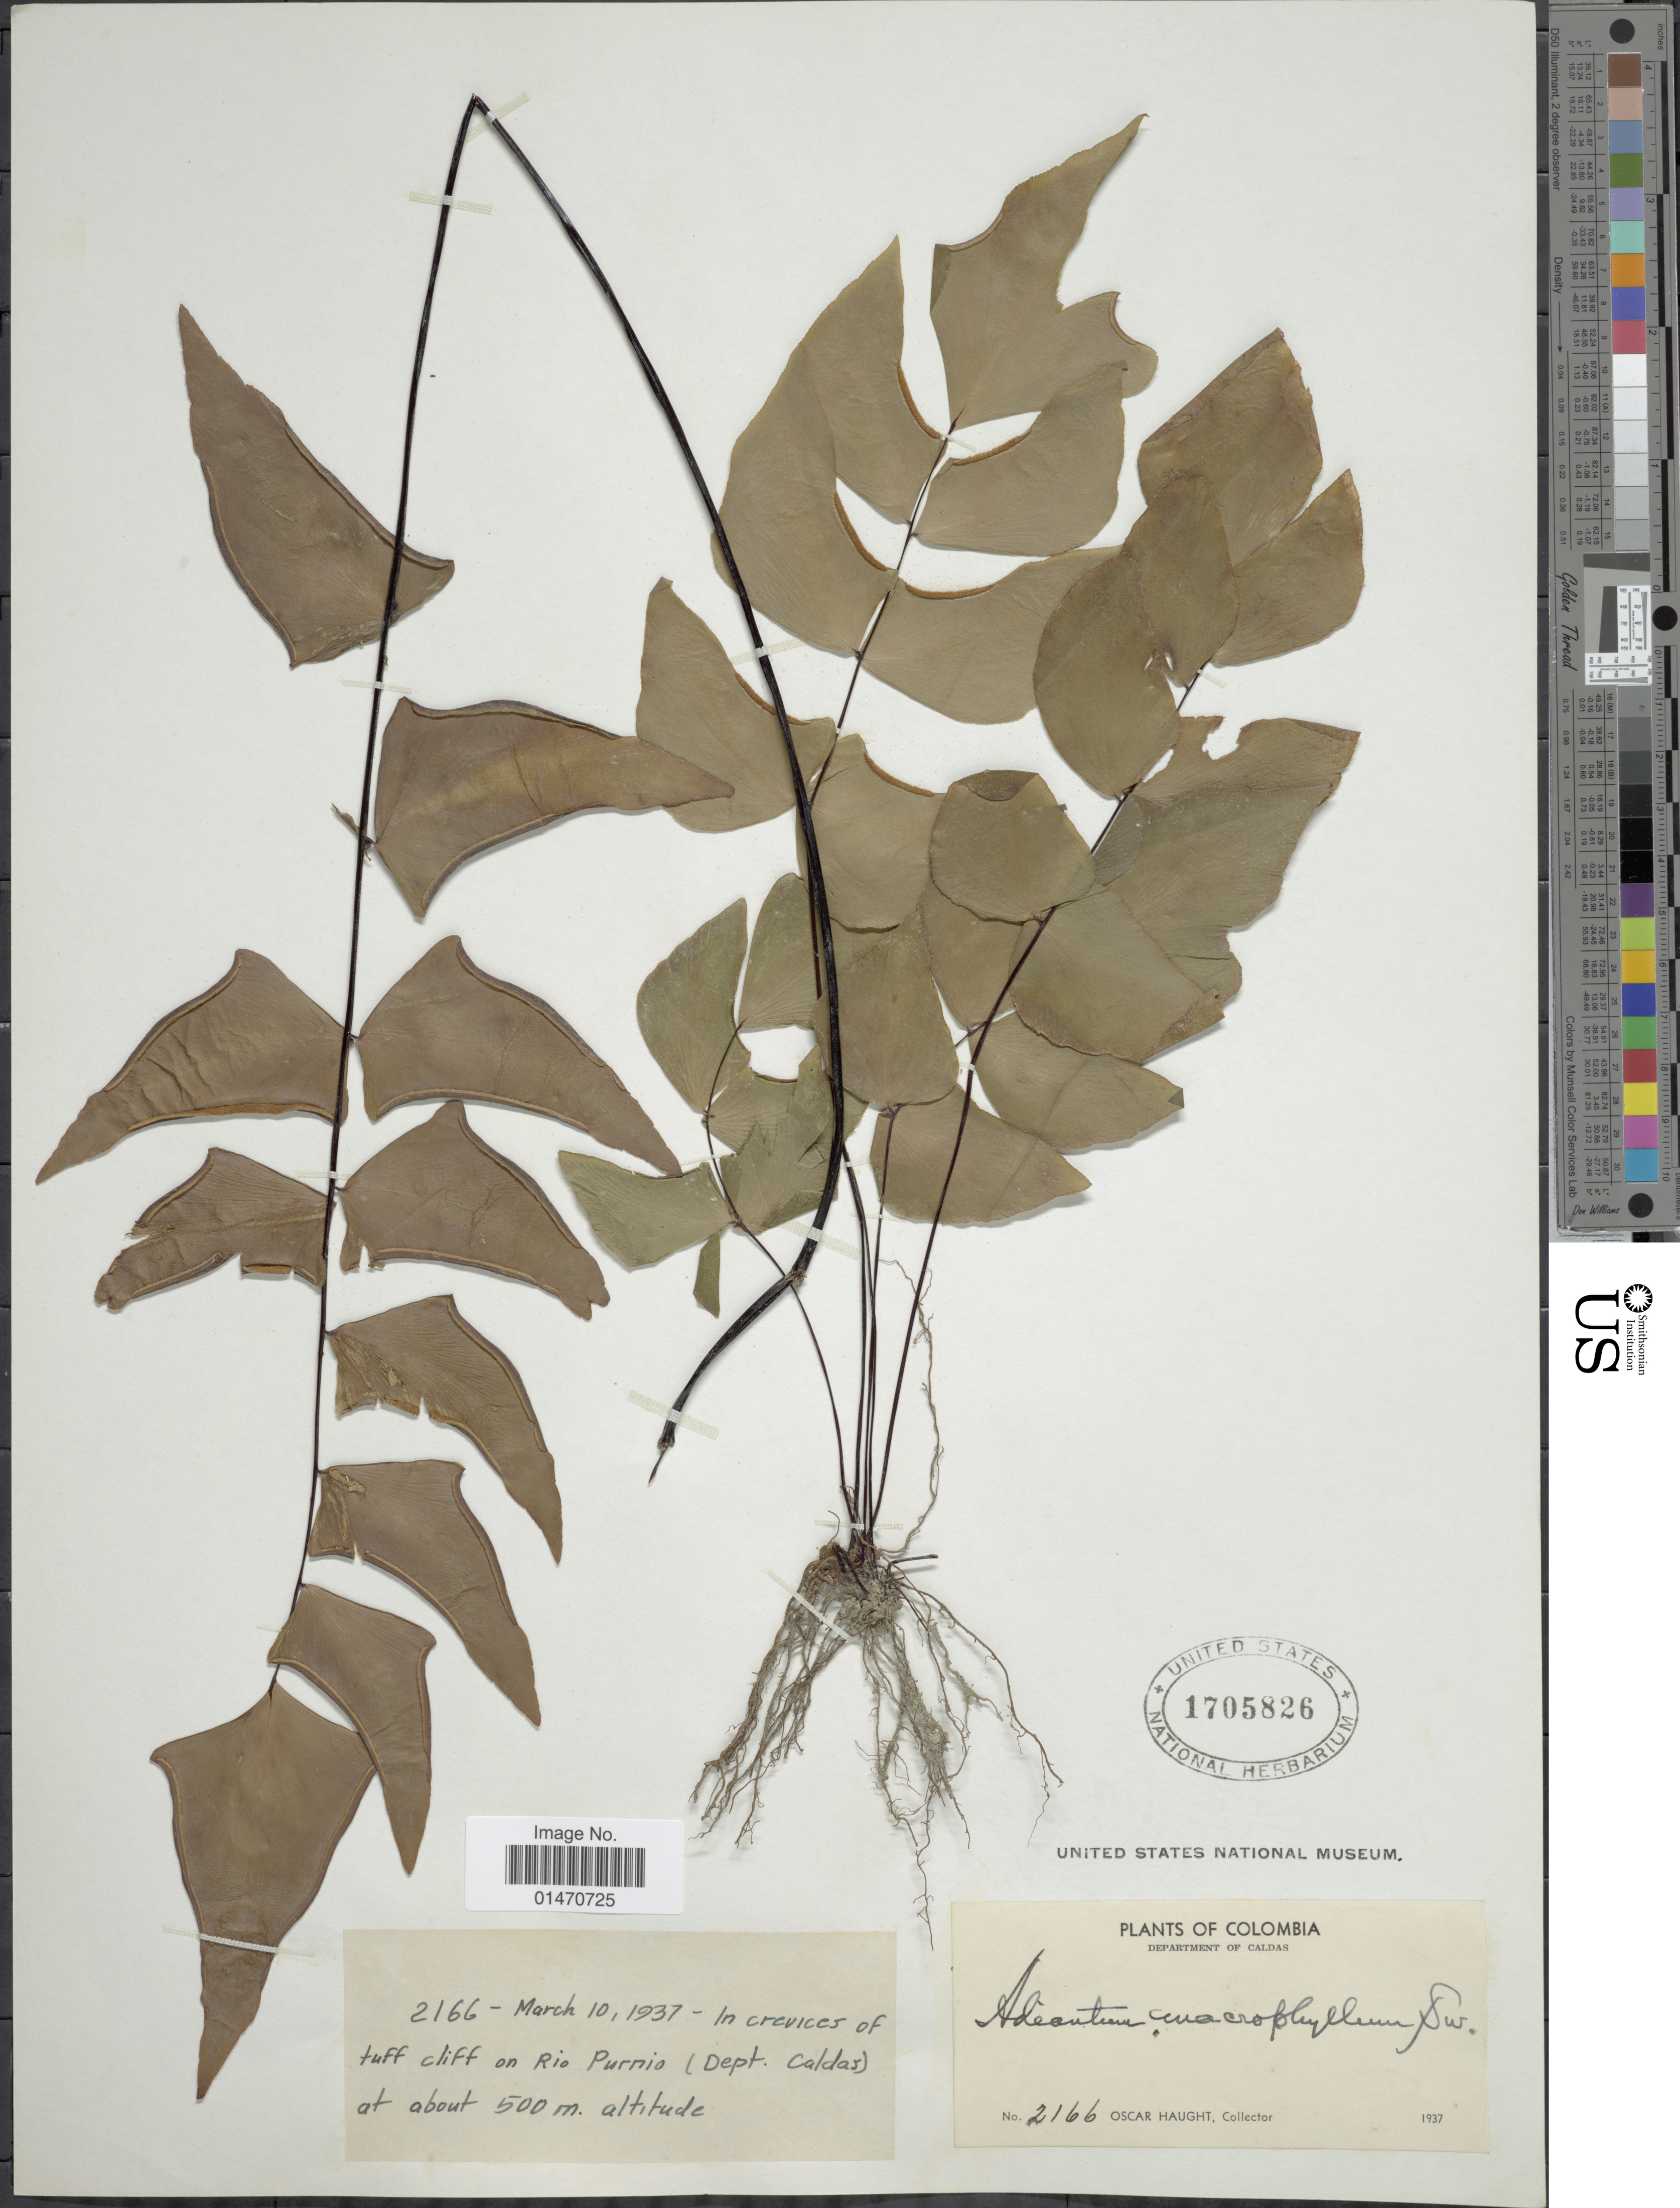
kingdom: Plantae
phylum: Tracheophyta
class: Polypodiopsida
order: Polypodiales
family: Pteridaceae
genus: Adiantum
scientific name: Adiantum macrophyllum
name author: Sw.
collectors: O. L. Haught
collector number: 2166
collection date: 1937-03-10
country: Colombia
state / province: Caldas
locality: In crevices of tuff cliff on Rio Purnio(Dept. Caldas)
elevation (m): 500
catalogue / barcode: US 1705826